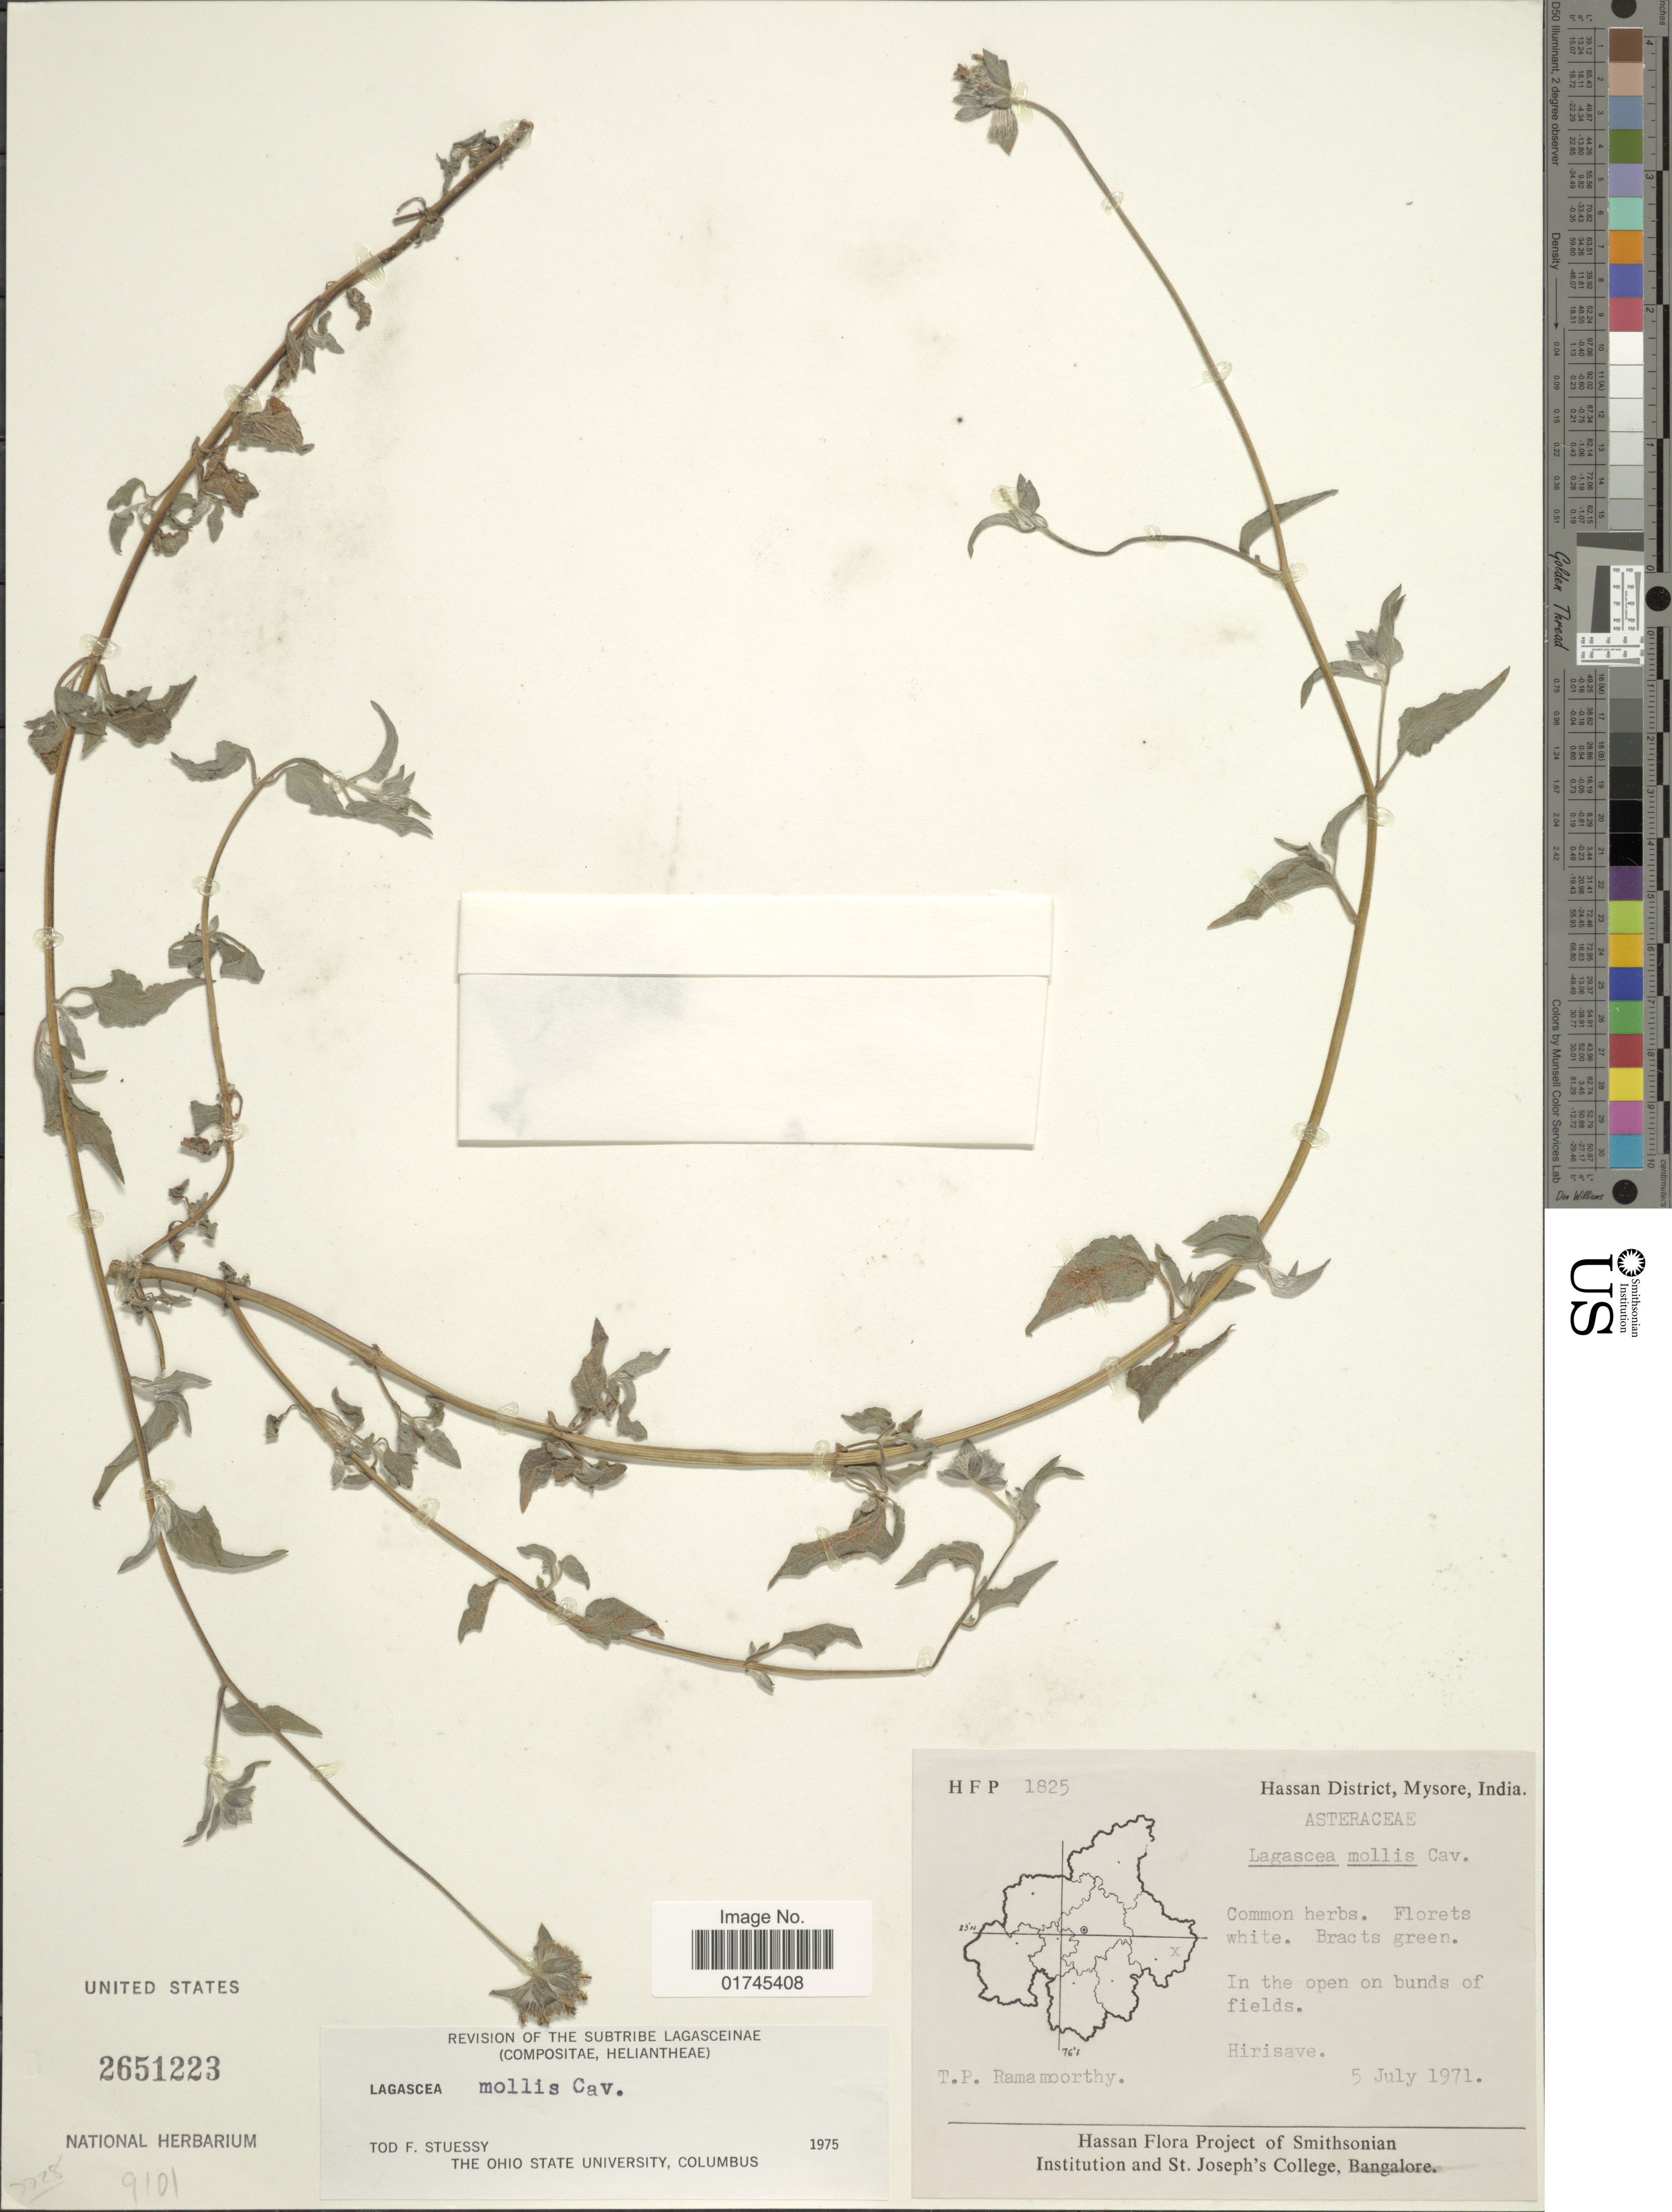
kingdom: Plantae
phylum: Tracheophyta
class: Magnoliopsida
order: Asterales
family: Asteraceae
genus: Lagascea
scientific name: Lagascea mollis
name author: Cav.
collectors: T. P. Ramamoorthy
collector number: HFP 1825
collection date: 1971-07-05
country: India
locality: Hassan District, Mysore, in the open on bunds of fields, Hirisave.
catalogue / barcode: US 2651223